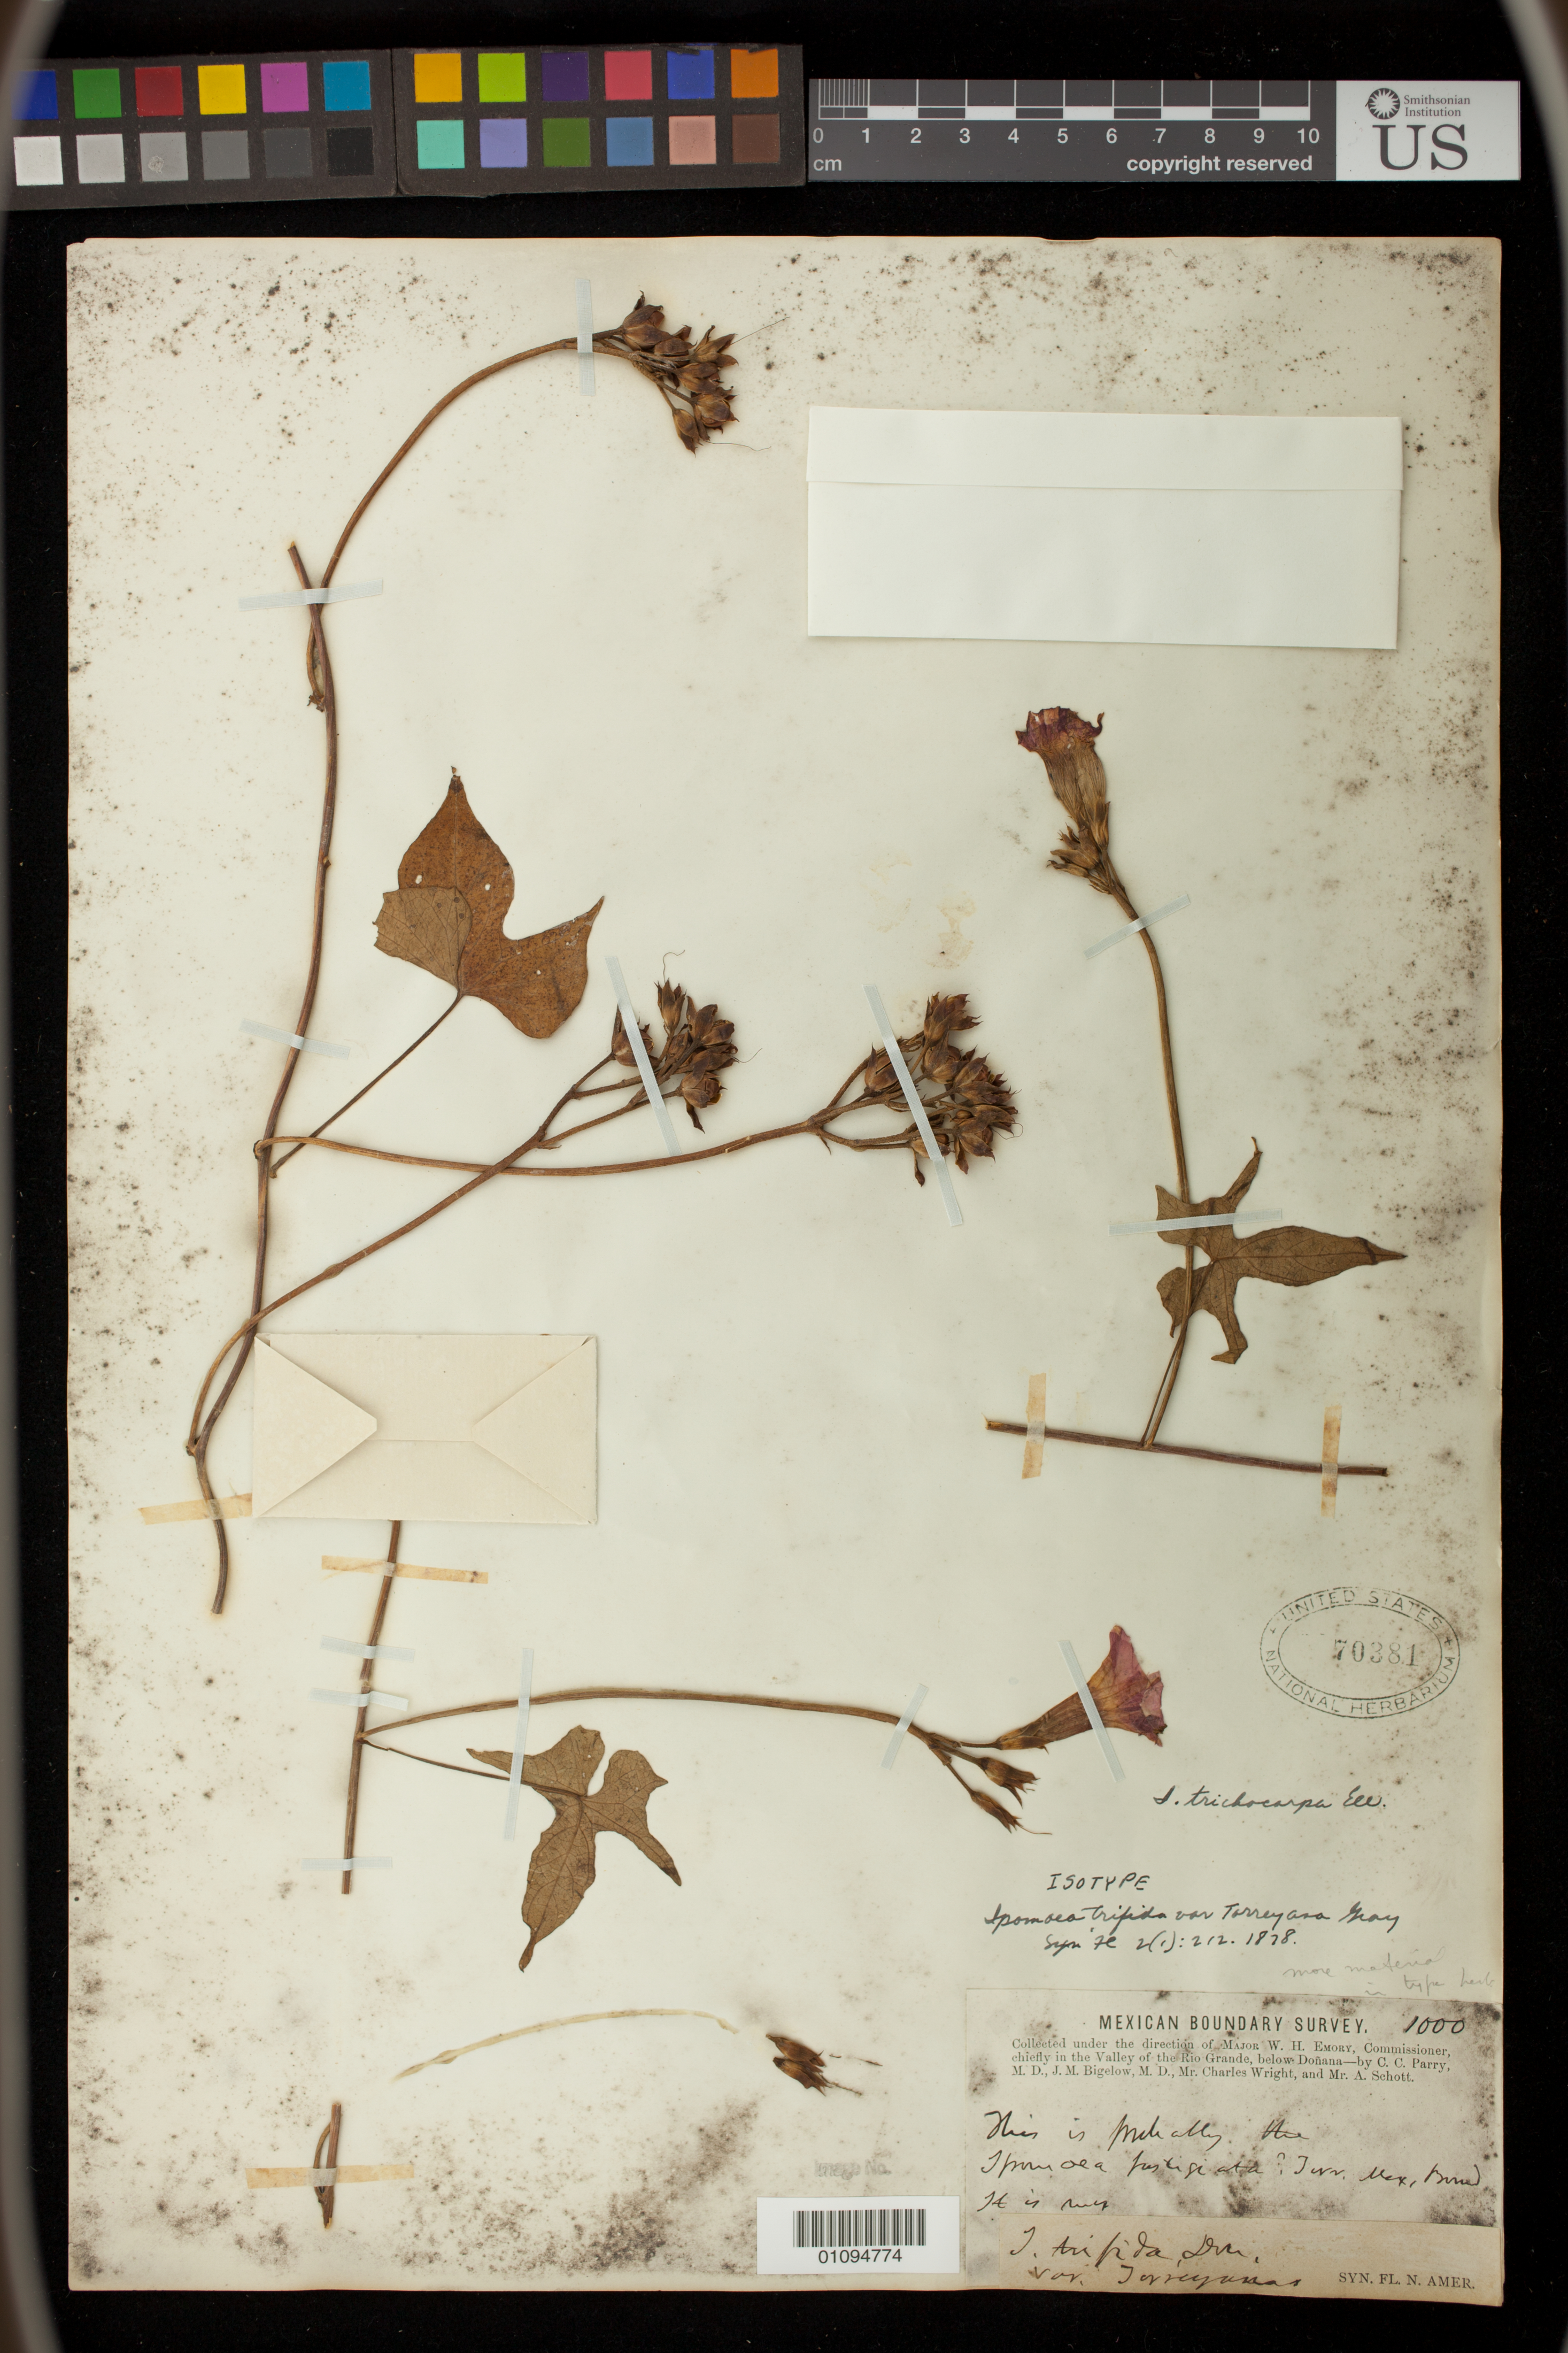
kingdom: Plantae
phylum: Tracheophyta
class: Magnoliopsida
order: Solanales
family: Convolvulaceae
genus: Ipomoea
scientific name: Ipomoea trifida var. torreyana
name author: A. Gray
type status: Type Collection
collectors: C. C. Parry, J. M. Bigelow, C. Wright & A. C. V. Schott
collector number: Mex. Bound. Serv.1000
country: United States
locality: Valley of Rio Grande below Donana.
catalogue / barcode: US 70381